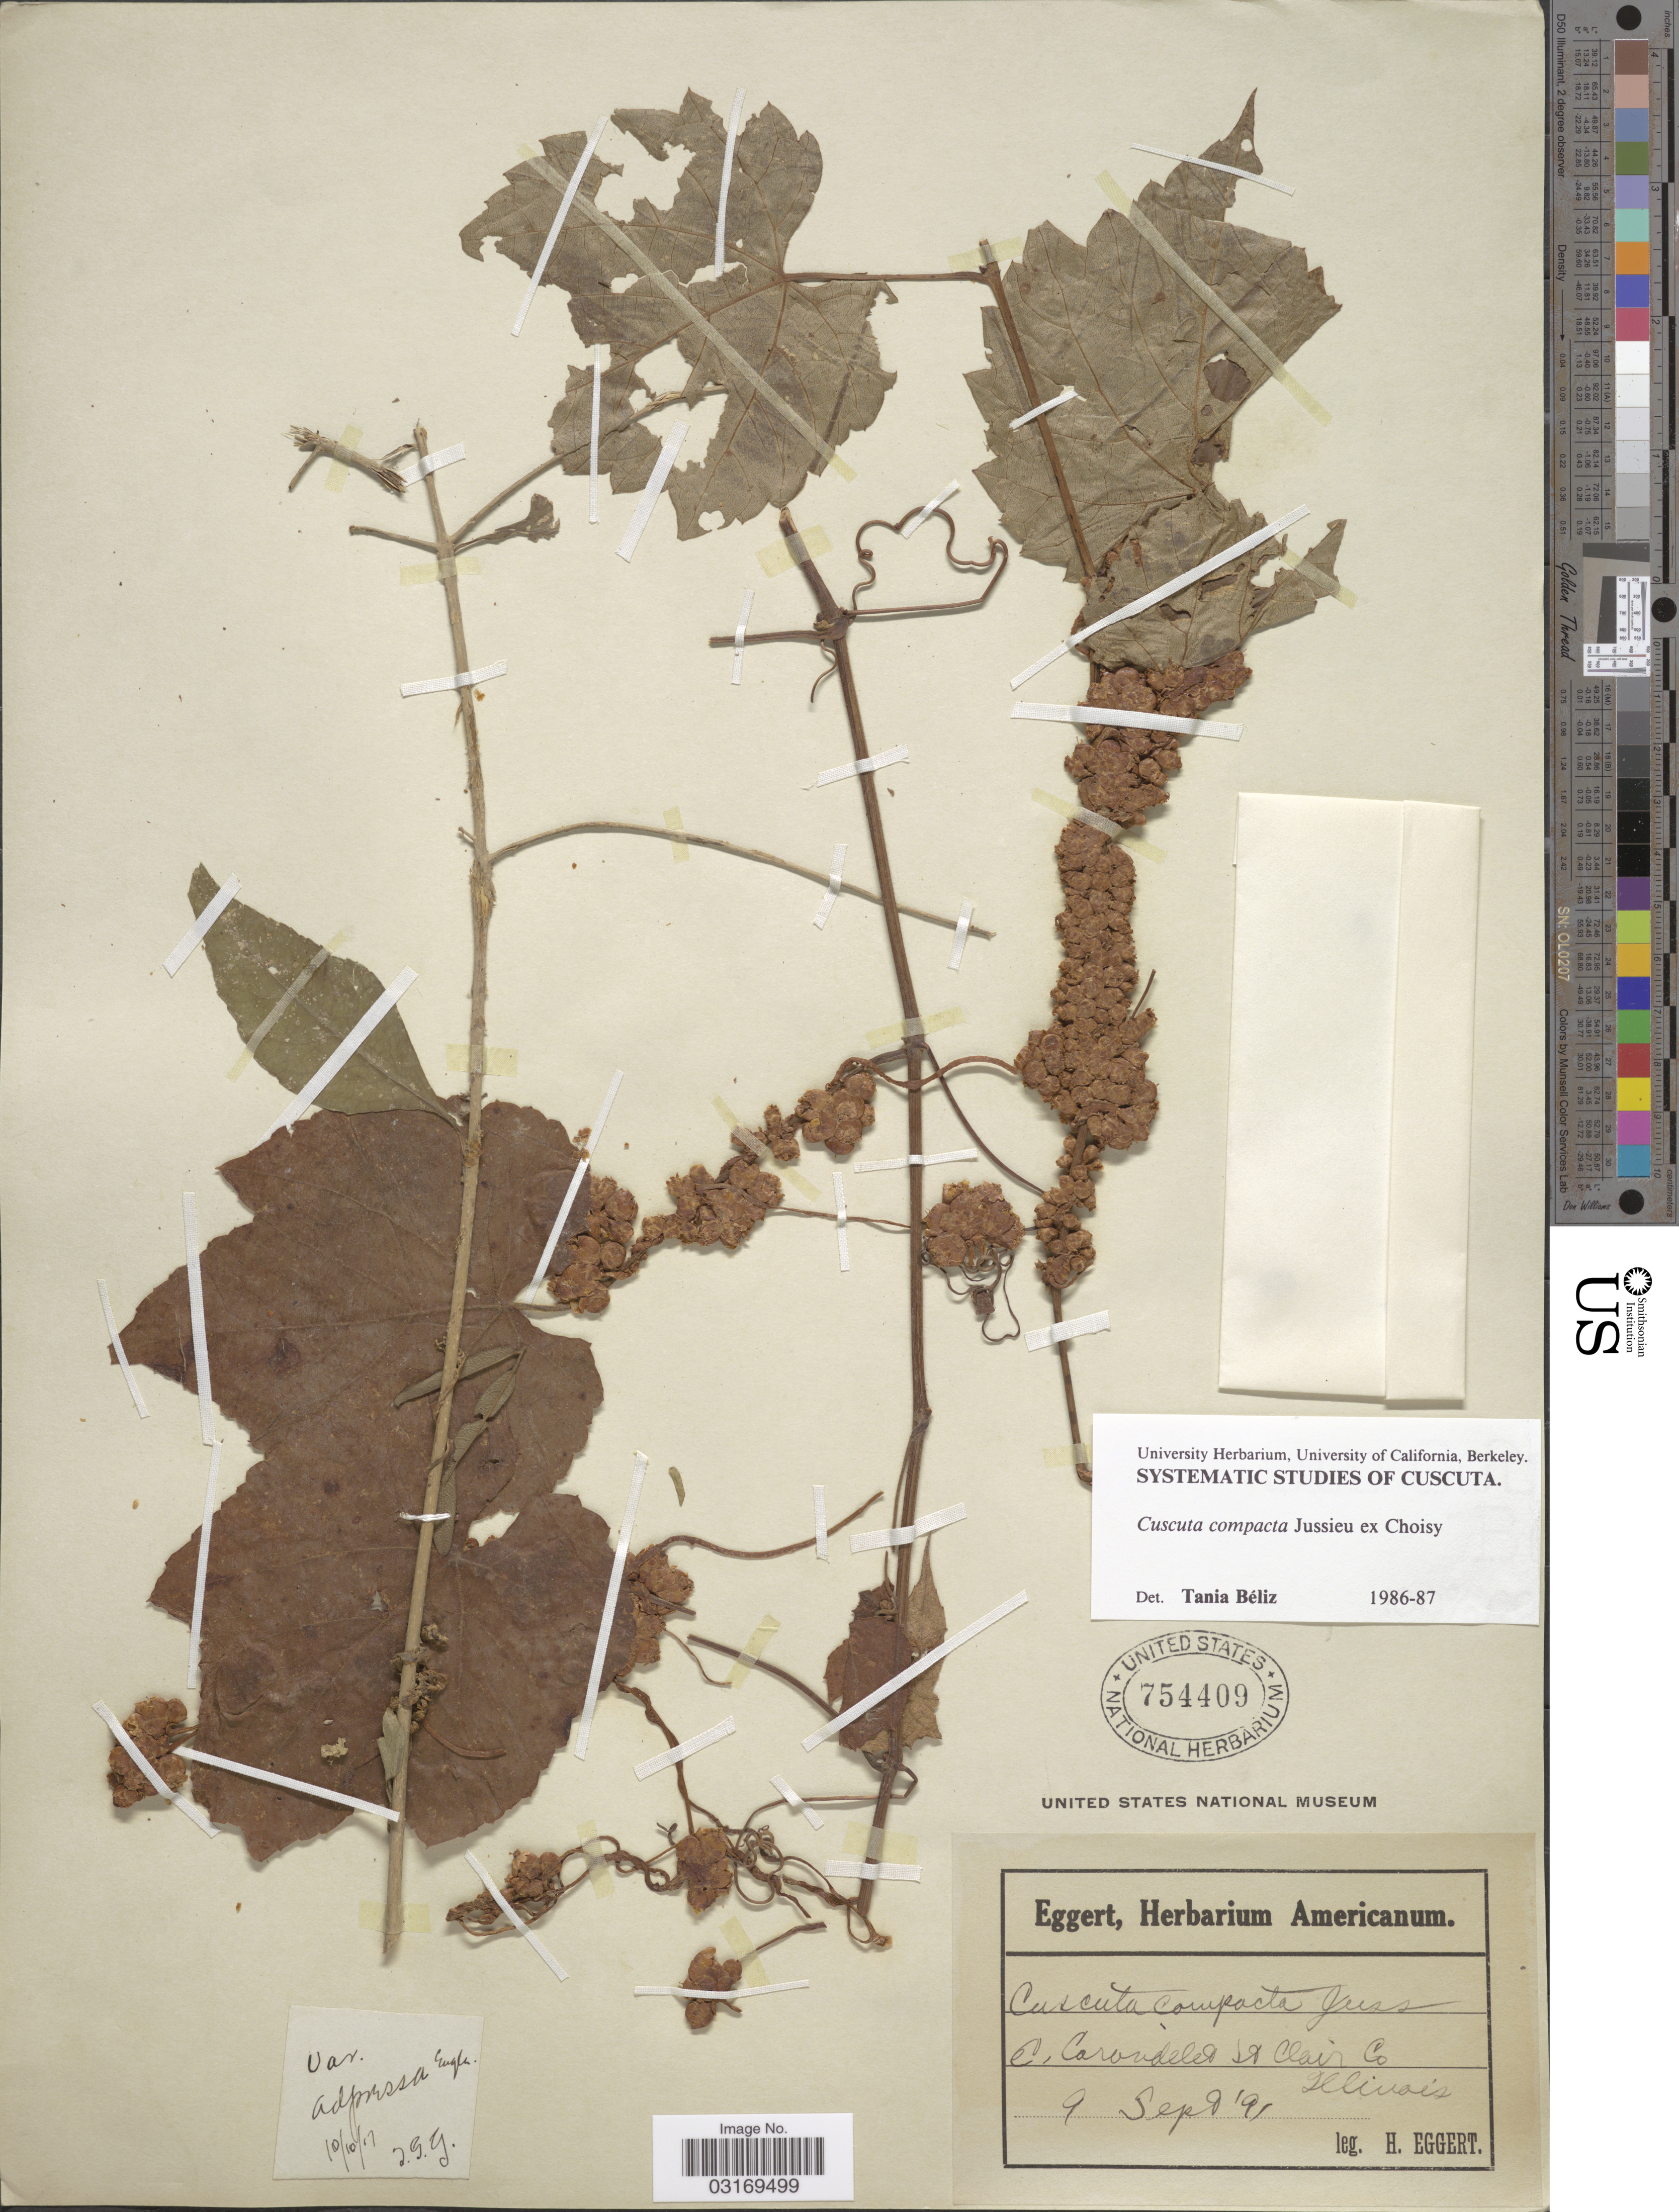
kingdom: Plantae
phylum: Tracheophyta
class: Magnoliopsida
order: Solanales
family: Convolvulaceae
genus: Cuscuta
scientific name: Cuscuta compacta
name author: Juss. ex Choisy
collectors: H. Eggert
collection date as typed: Transcribed d/m/y: 9/9/91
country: United States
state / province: Illinois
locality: C. Carondelet St Clair Co.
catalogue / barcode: US 754409